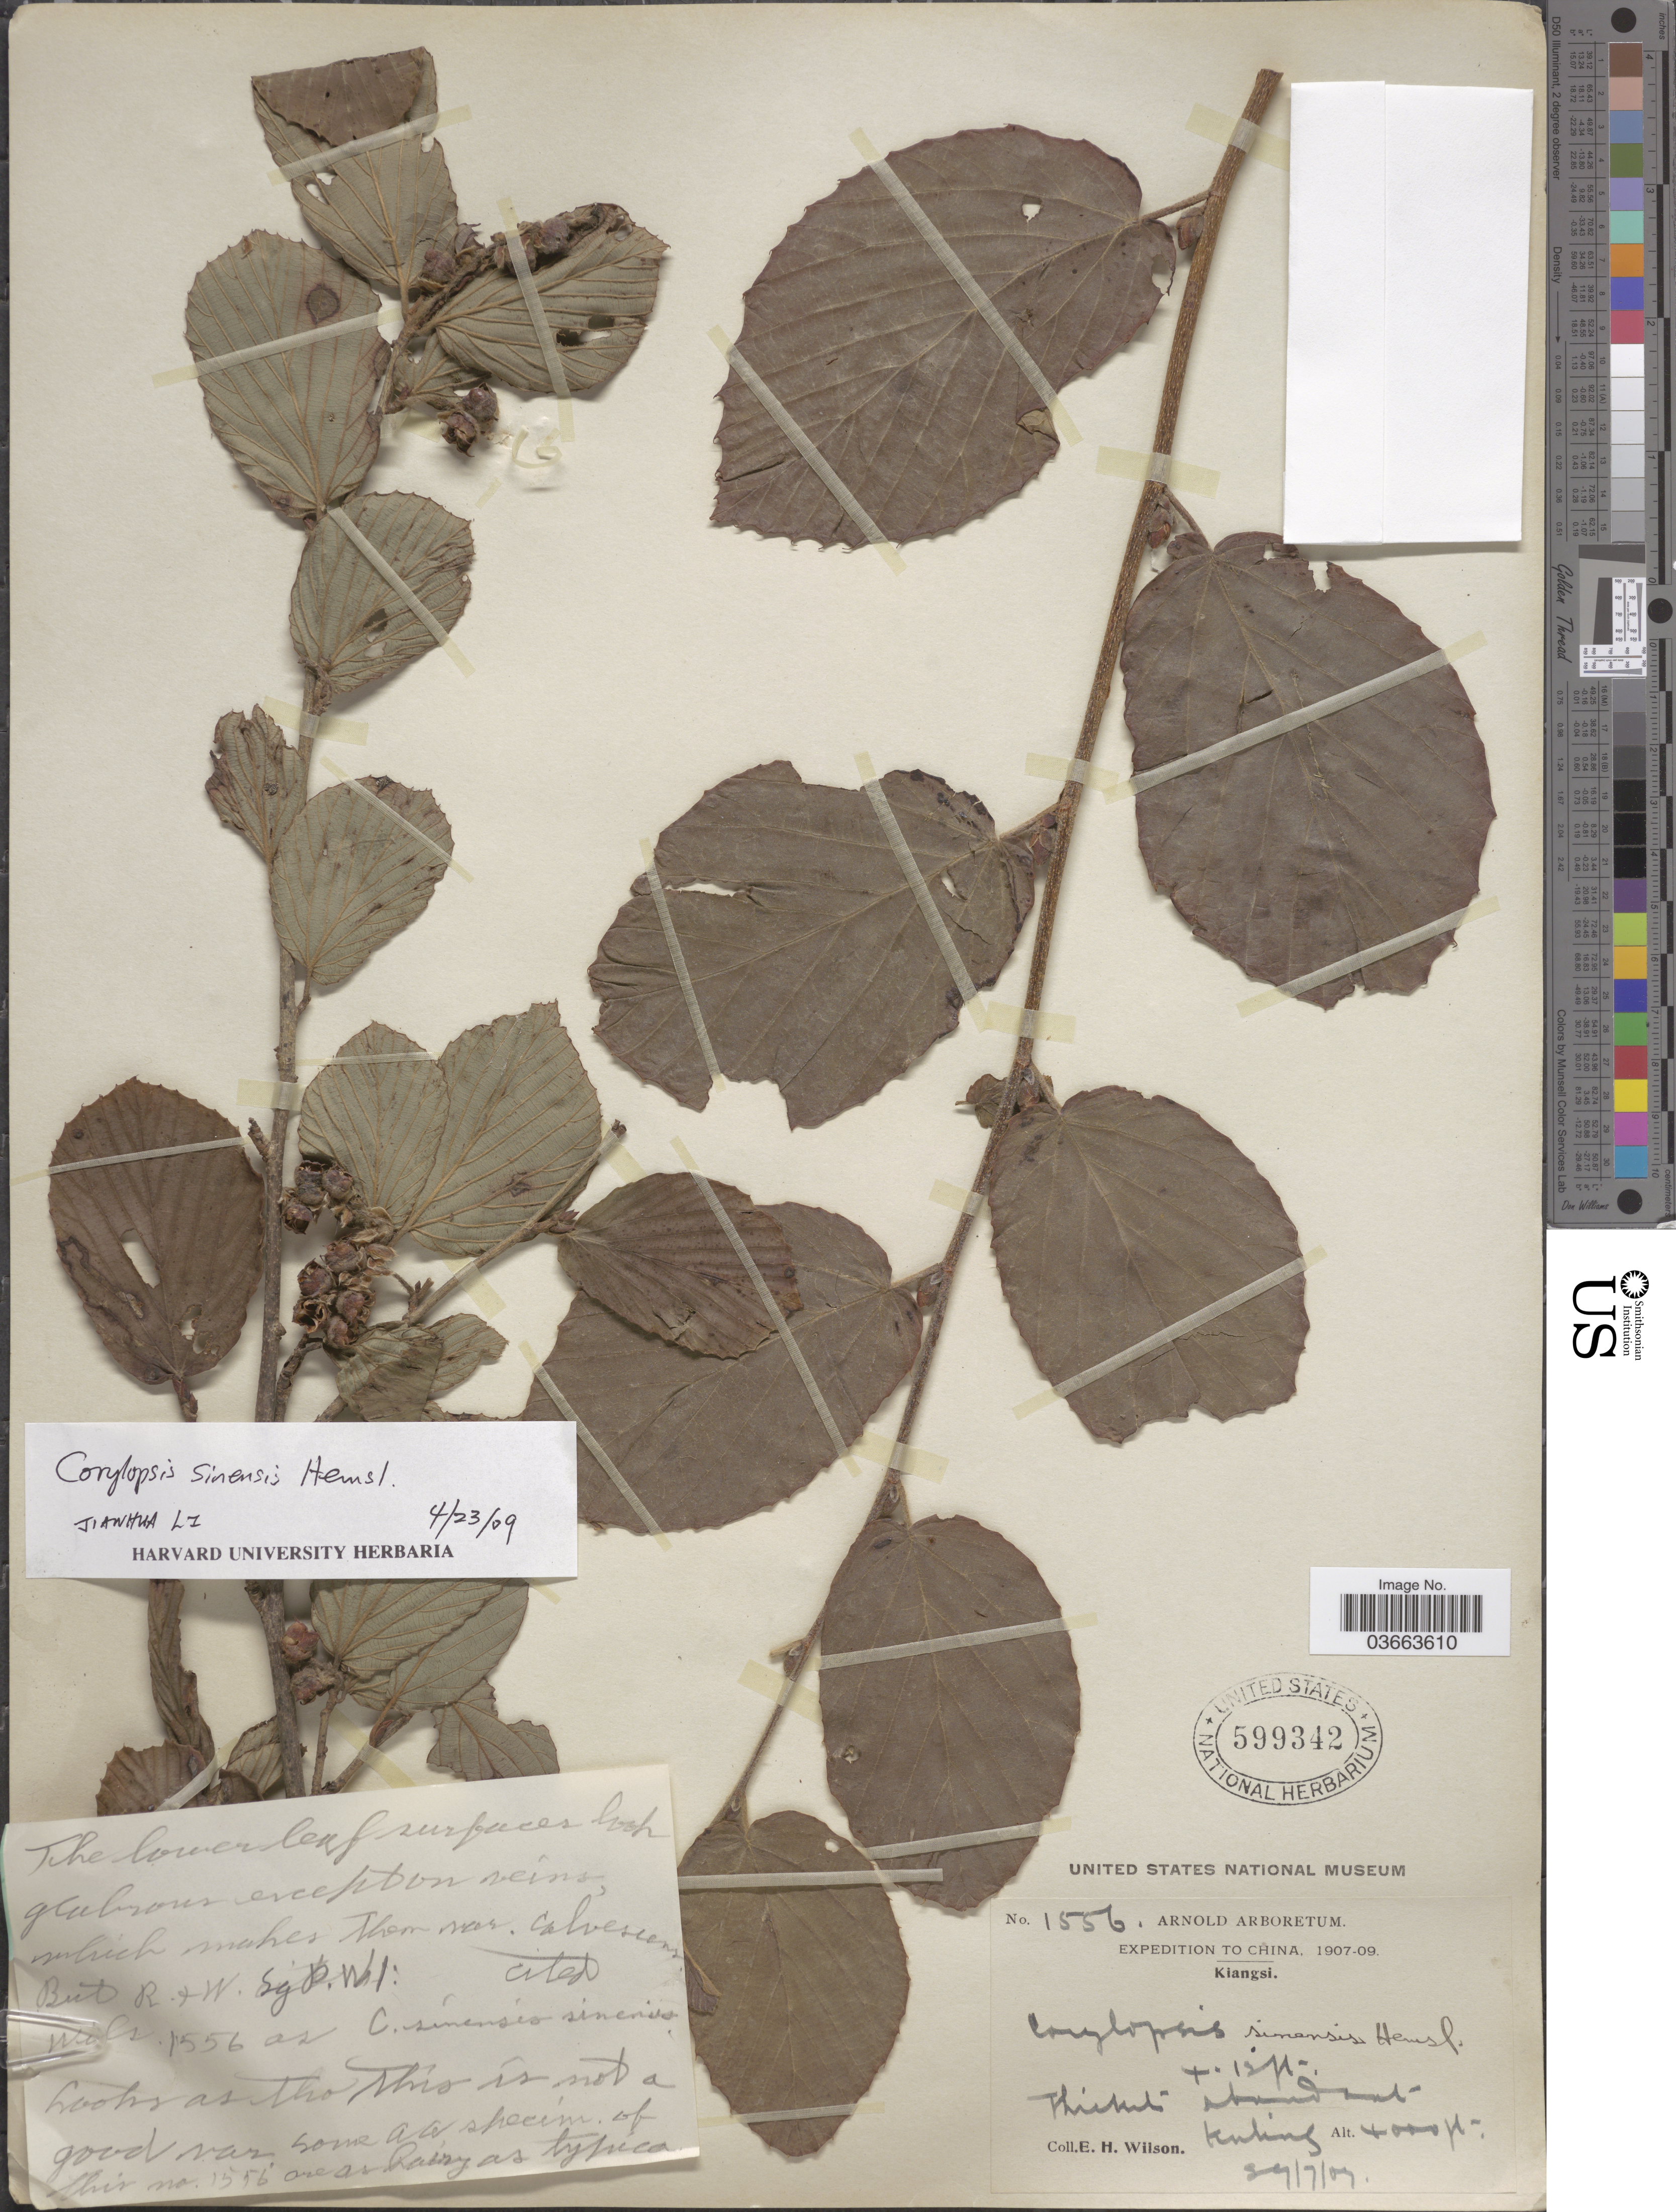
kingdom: Plantae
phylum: Tracheophyta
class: Magnoliopsida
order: Saxifragales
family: Hamamelidaceae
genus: Corylopsis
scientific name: Corylopsis sinensis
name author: Hemsl.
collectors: E. Wilson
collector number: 1556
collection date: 1909-07-29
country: China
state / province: Jiangxi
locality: Kiangsi. Kuling.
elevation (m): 1219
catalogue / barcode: US 599342